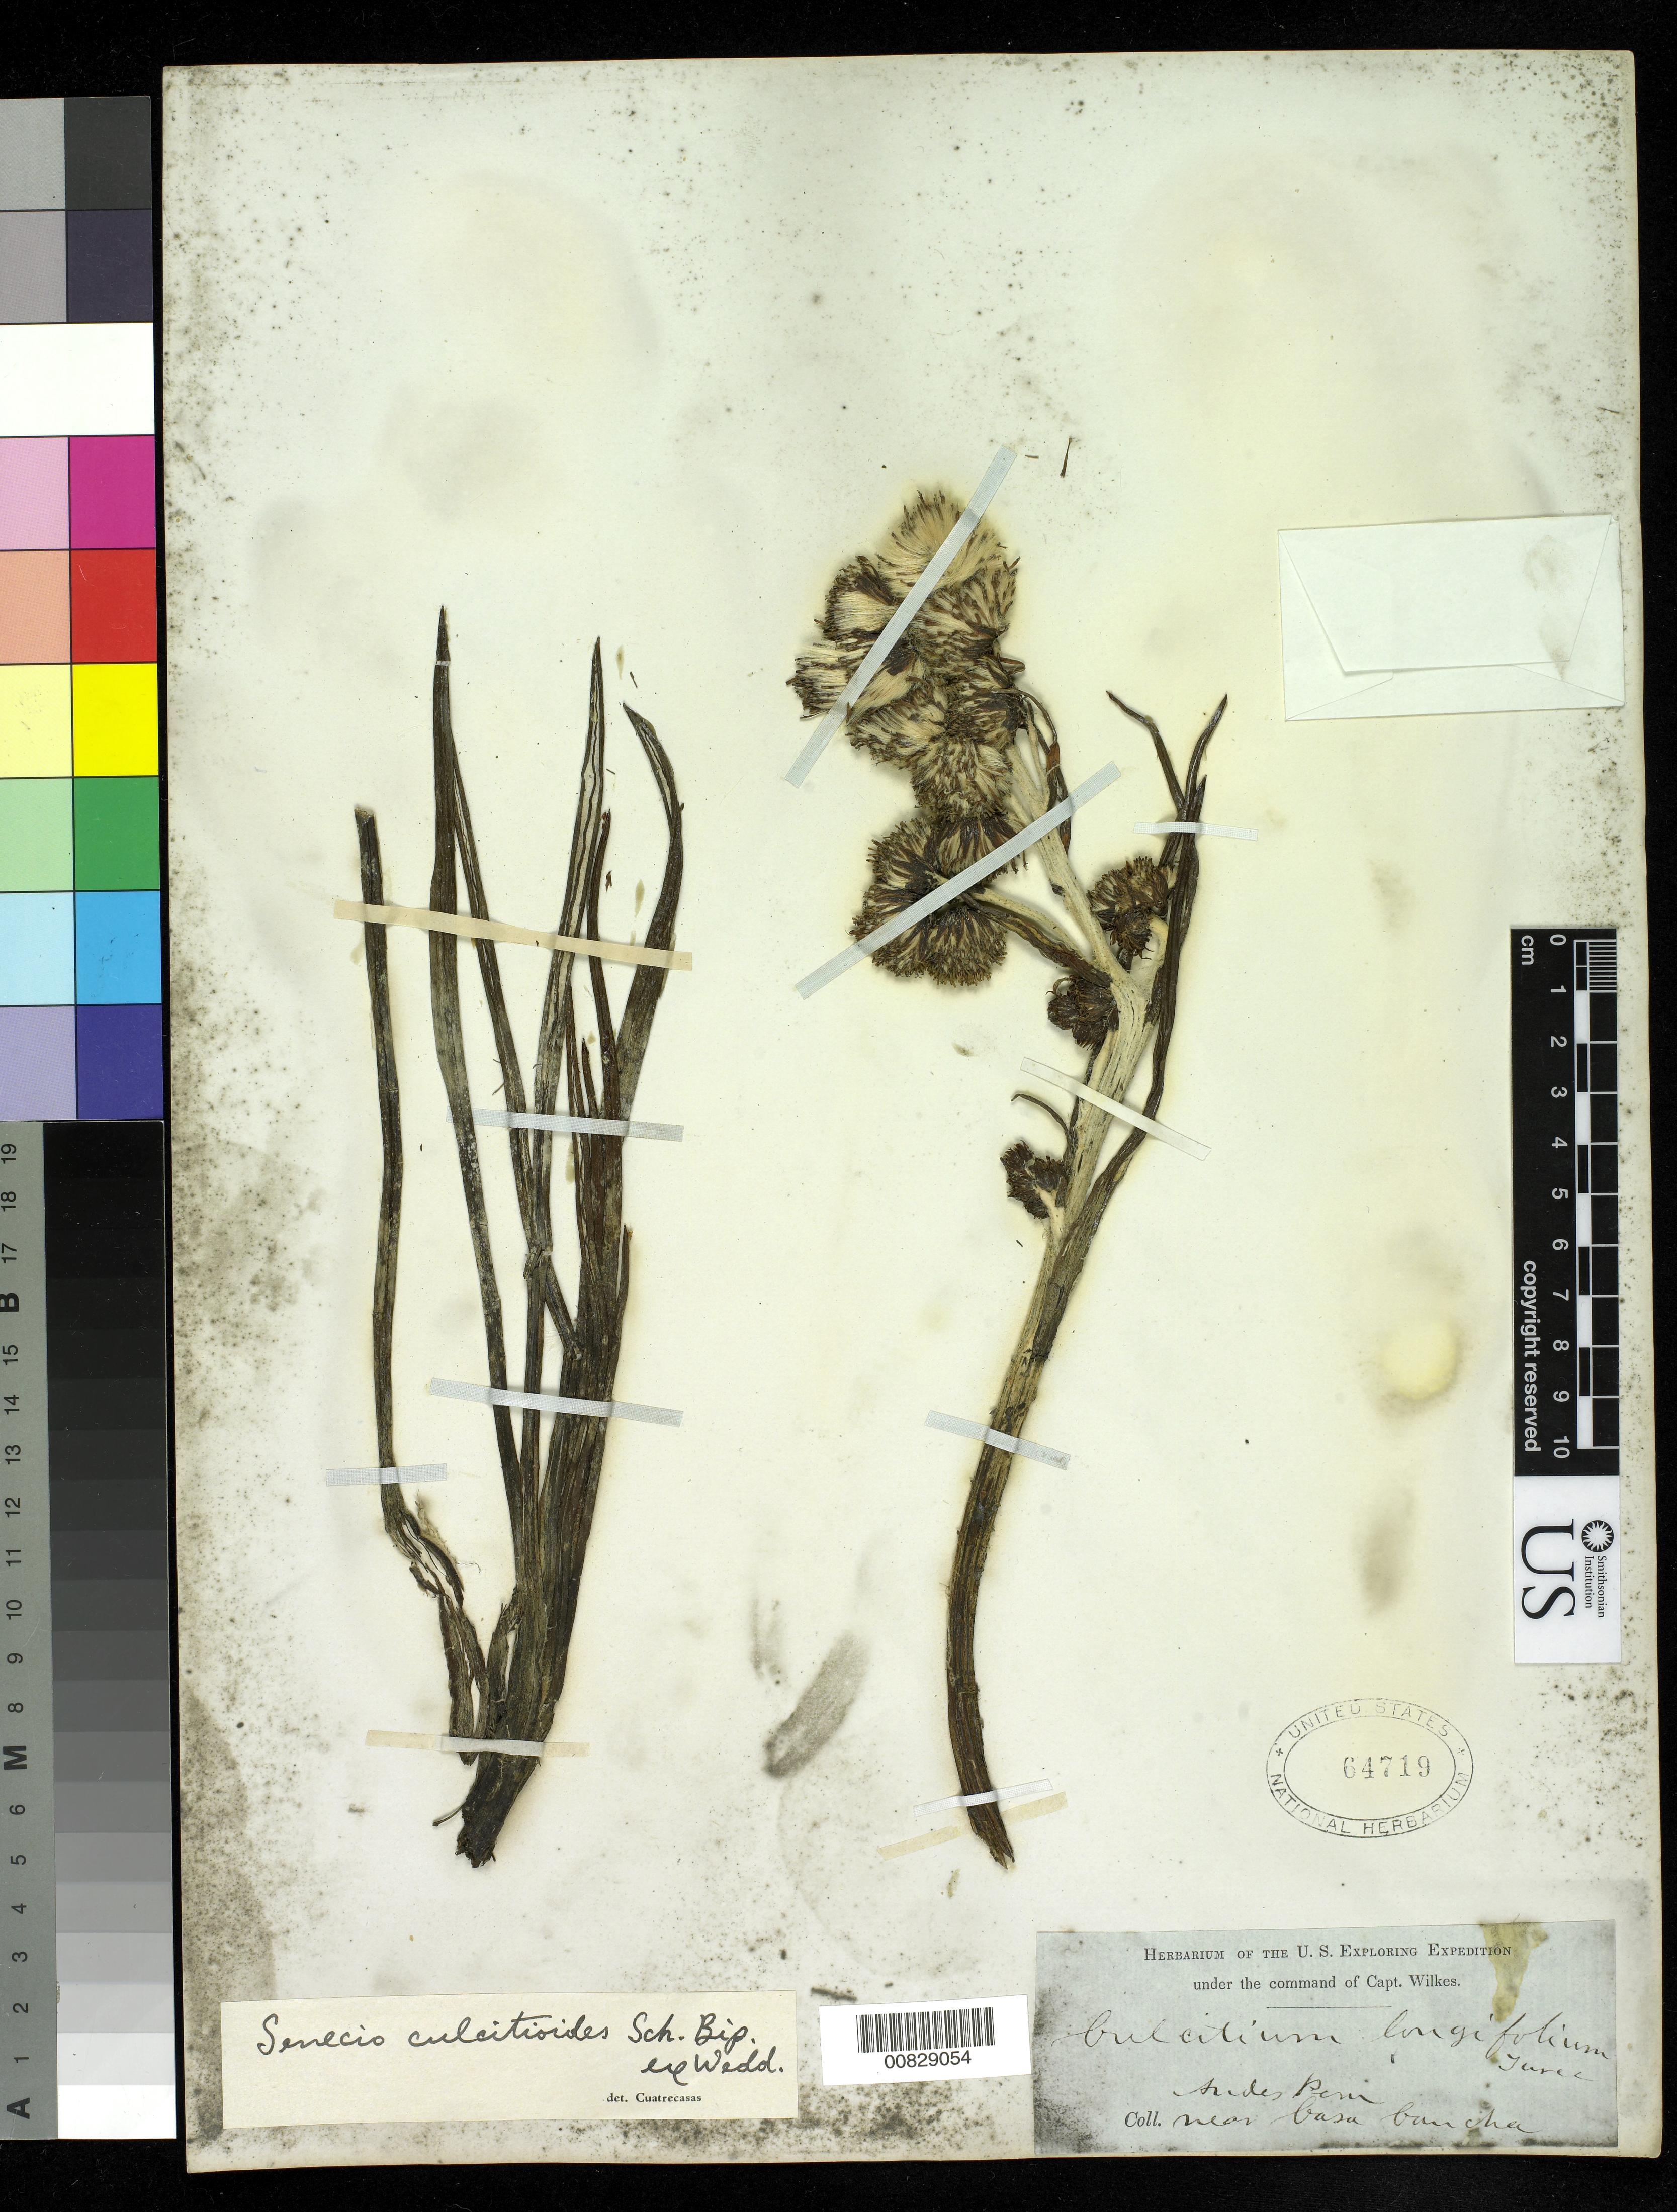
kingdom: Plantae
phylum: Tracheophyta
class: Magnoliopsida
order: Asterales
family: Asteraceae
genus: Senecio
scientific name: Senecio comosus var. culcitioides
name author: (Sch. Bip. ex Wedd.) Cabrera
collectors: Wilkes Explor. Exped.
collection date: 1838/1842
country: Peru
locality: Andes, Peru, near Casa Cancha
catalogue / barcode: US 64719